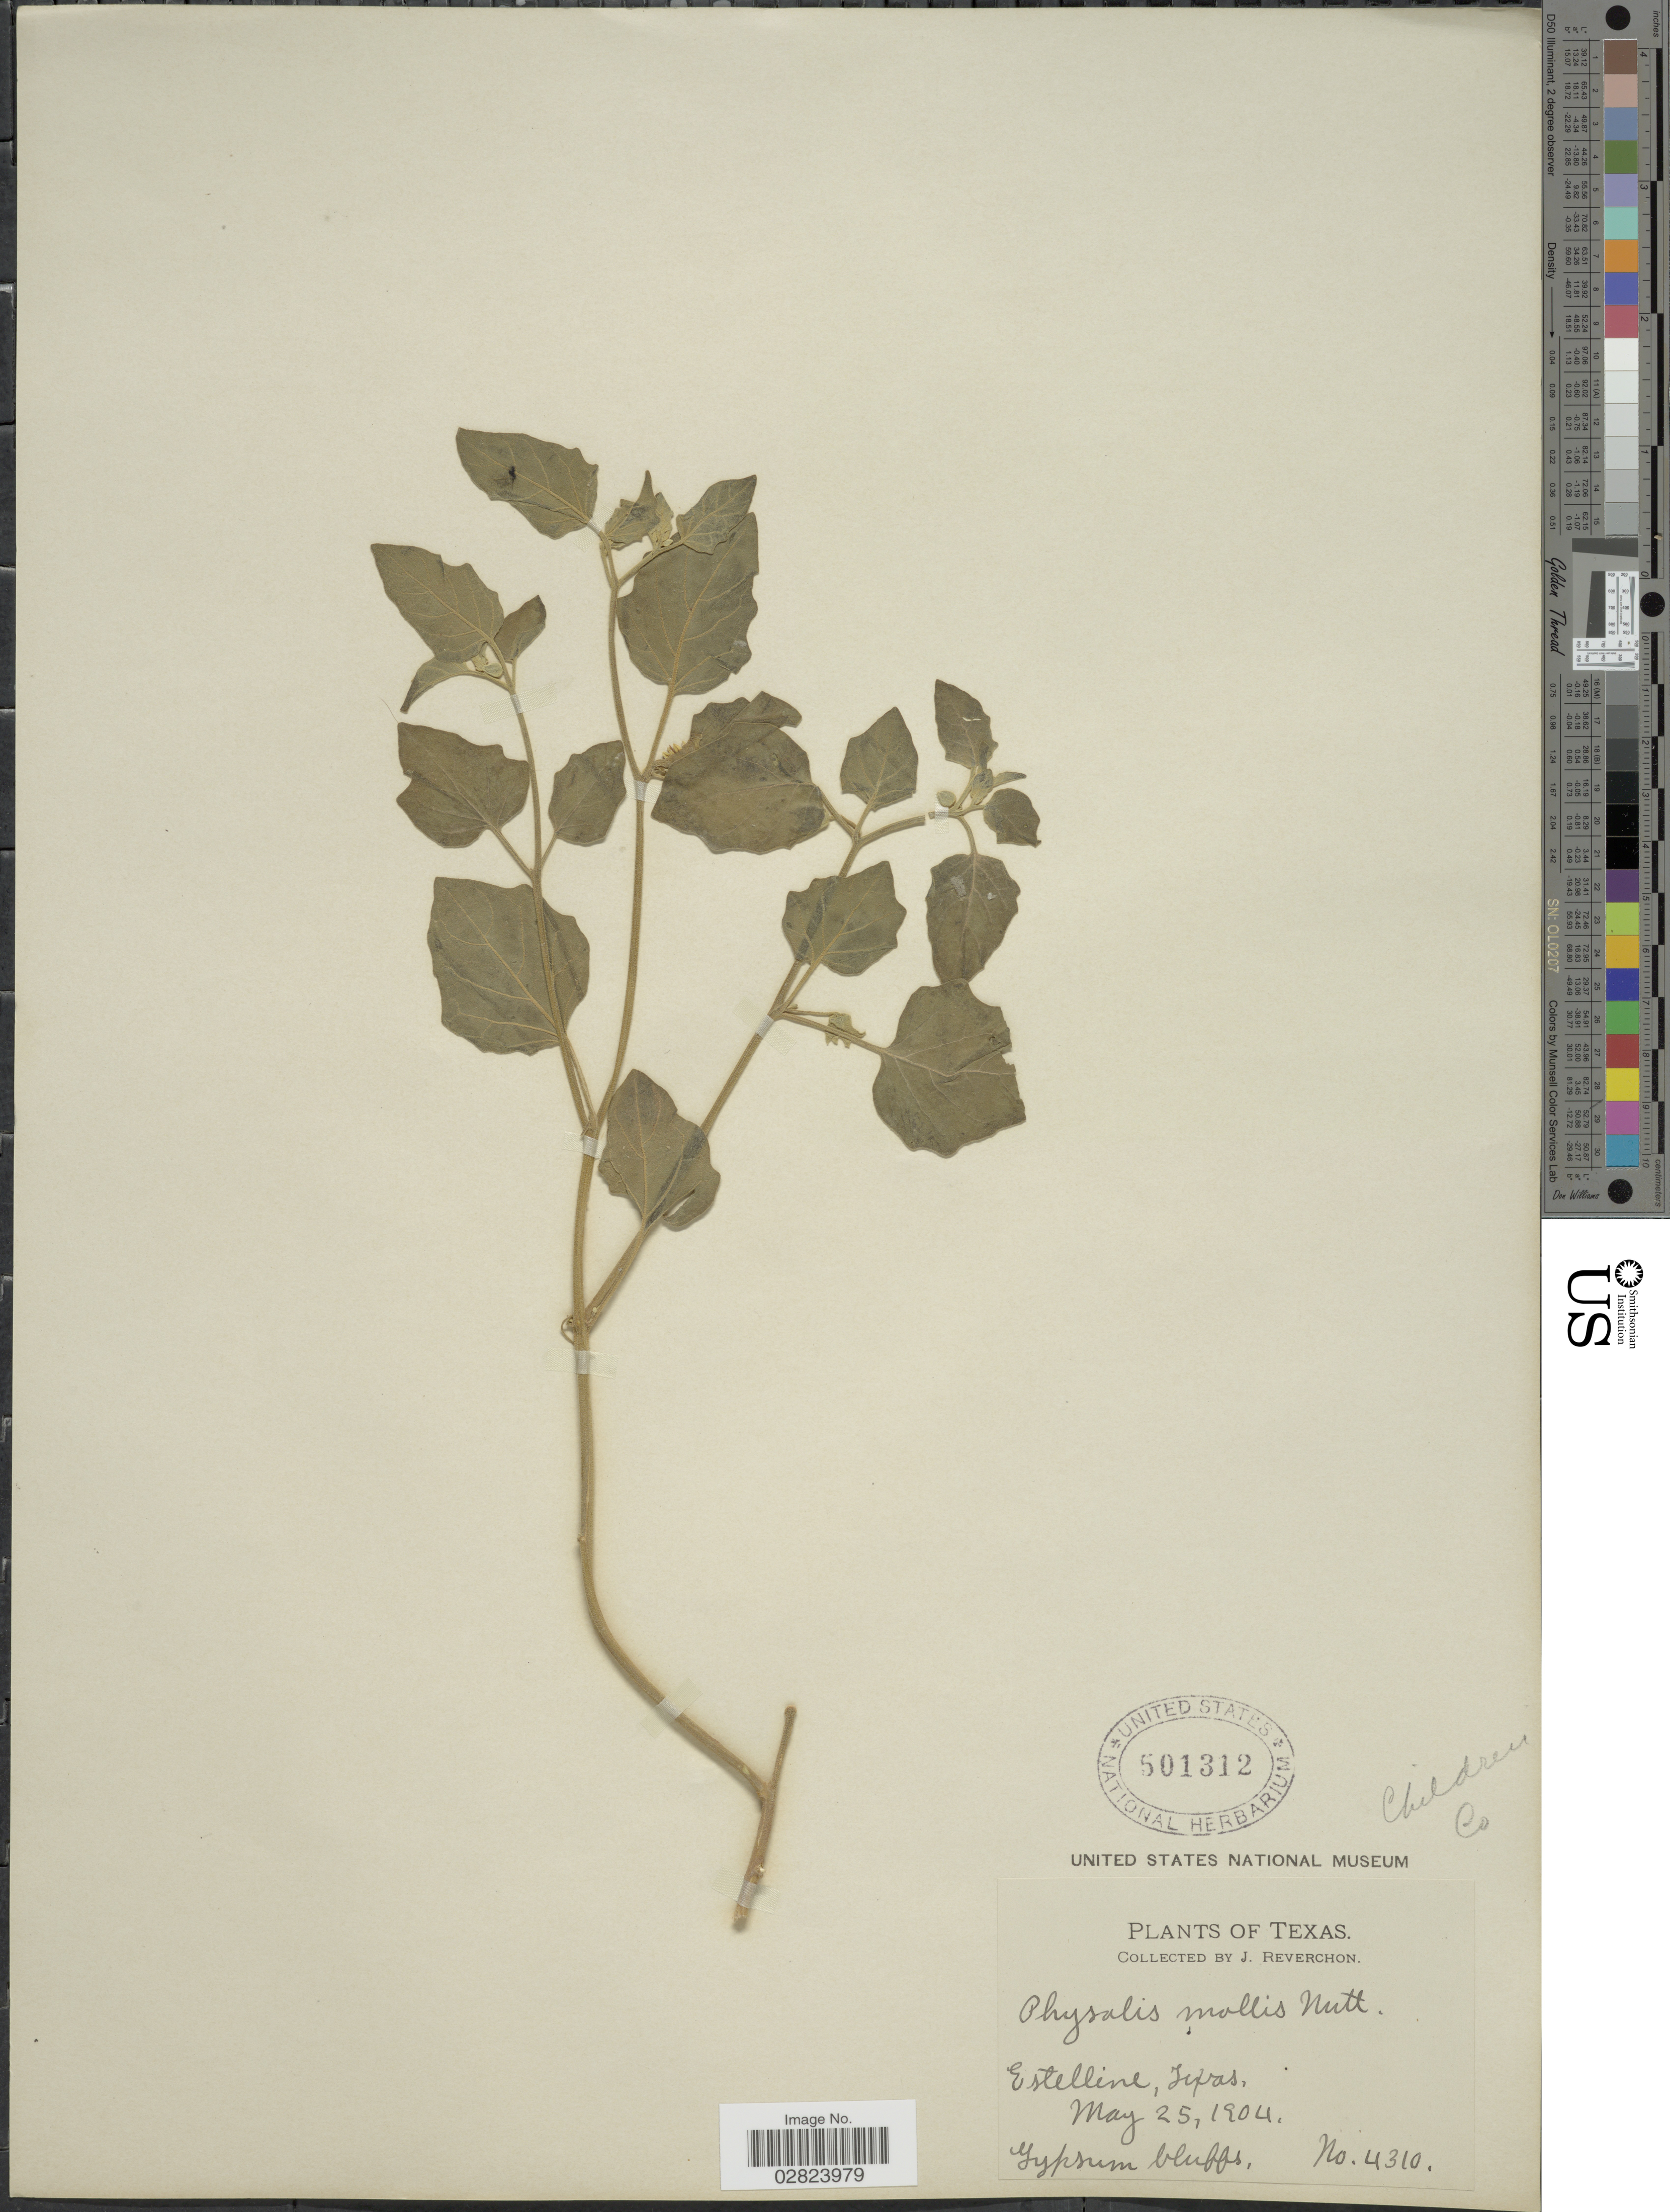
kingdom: Plantae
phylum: Tracheophyta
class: Magnoliopsida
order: Solanales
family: Solanaceae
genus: Physalis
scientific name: Physalis mollis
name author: Nutt.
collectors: J. Reverchon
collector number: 4310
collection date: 1904-05-25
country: United States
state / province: Texas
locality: Estelline. Children Co.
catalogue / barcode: US 501312